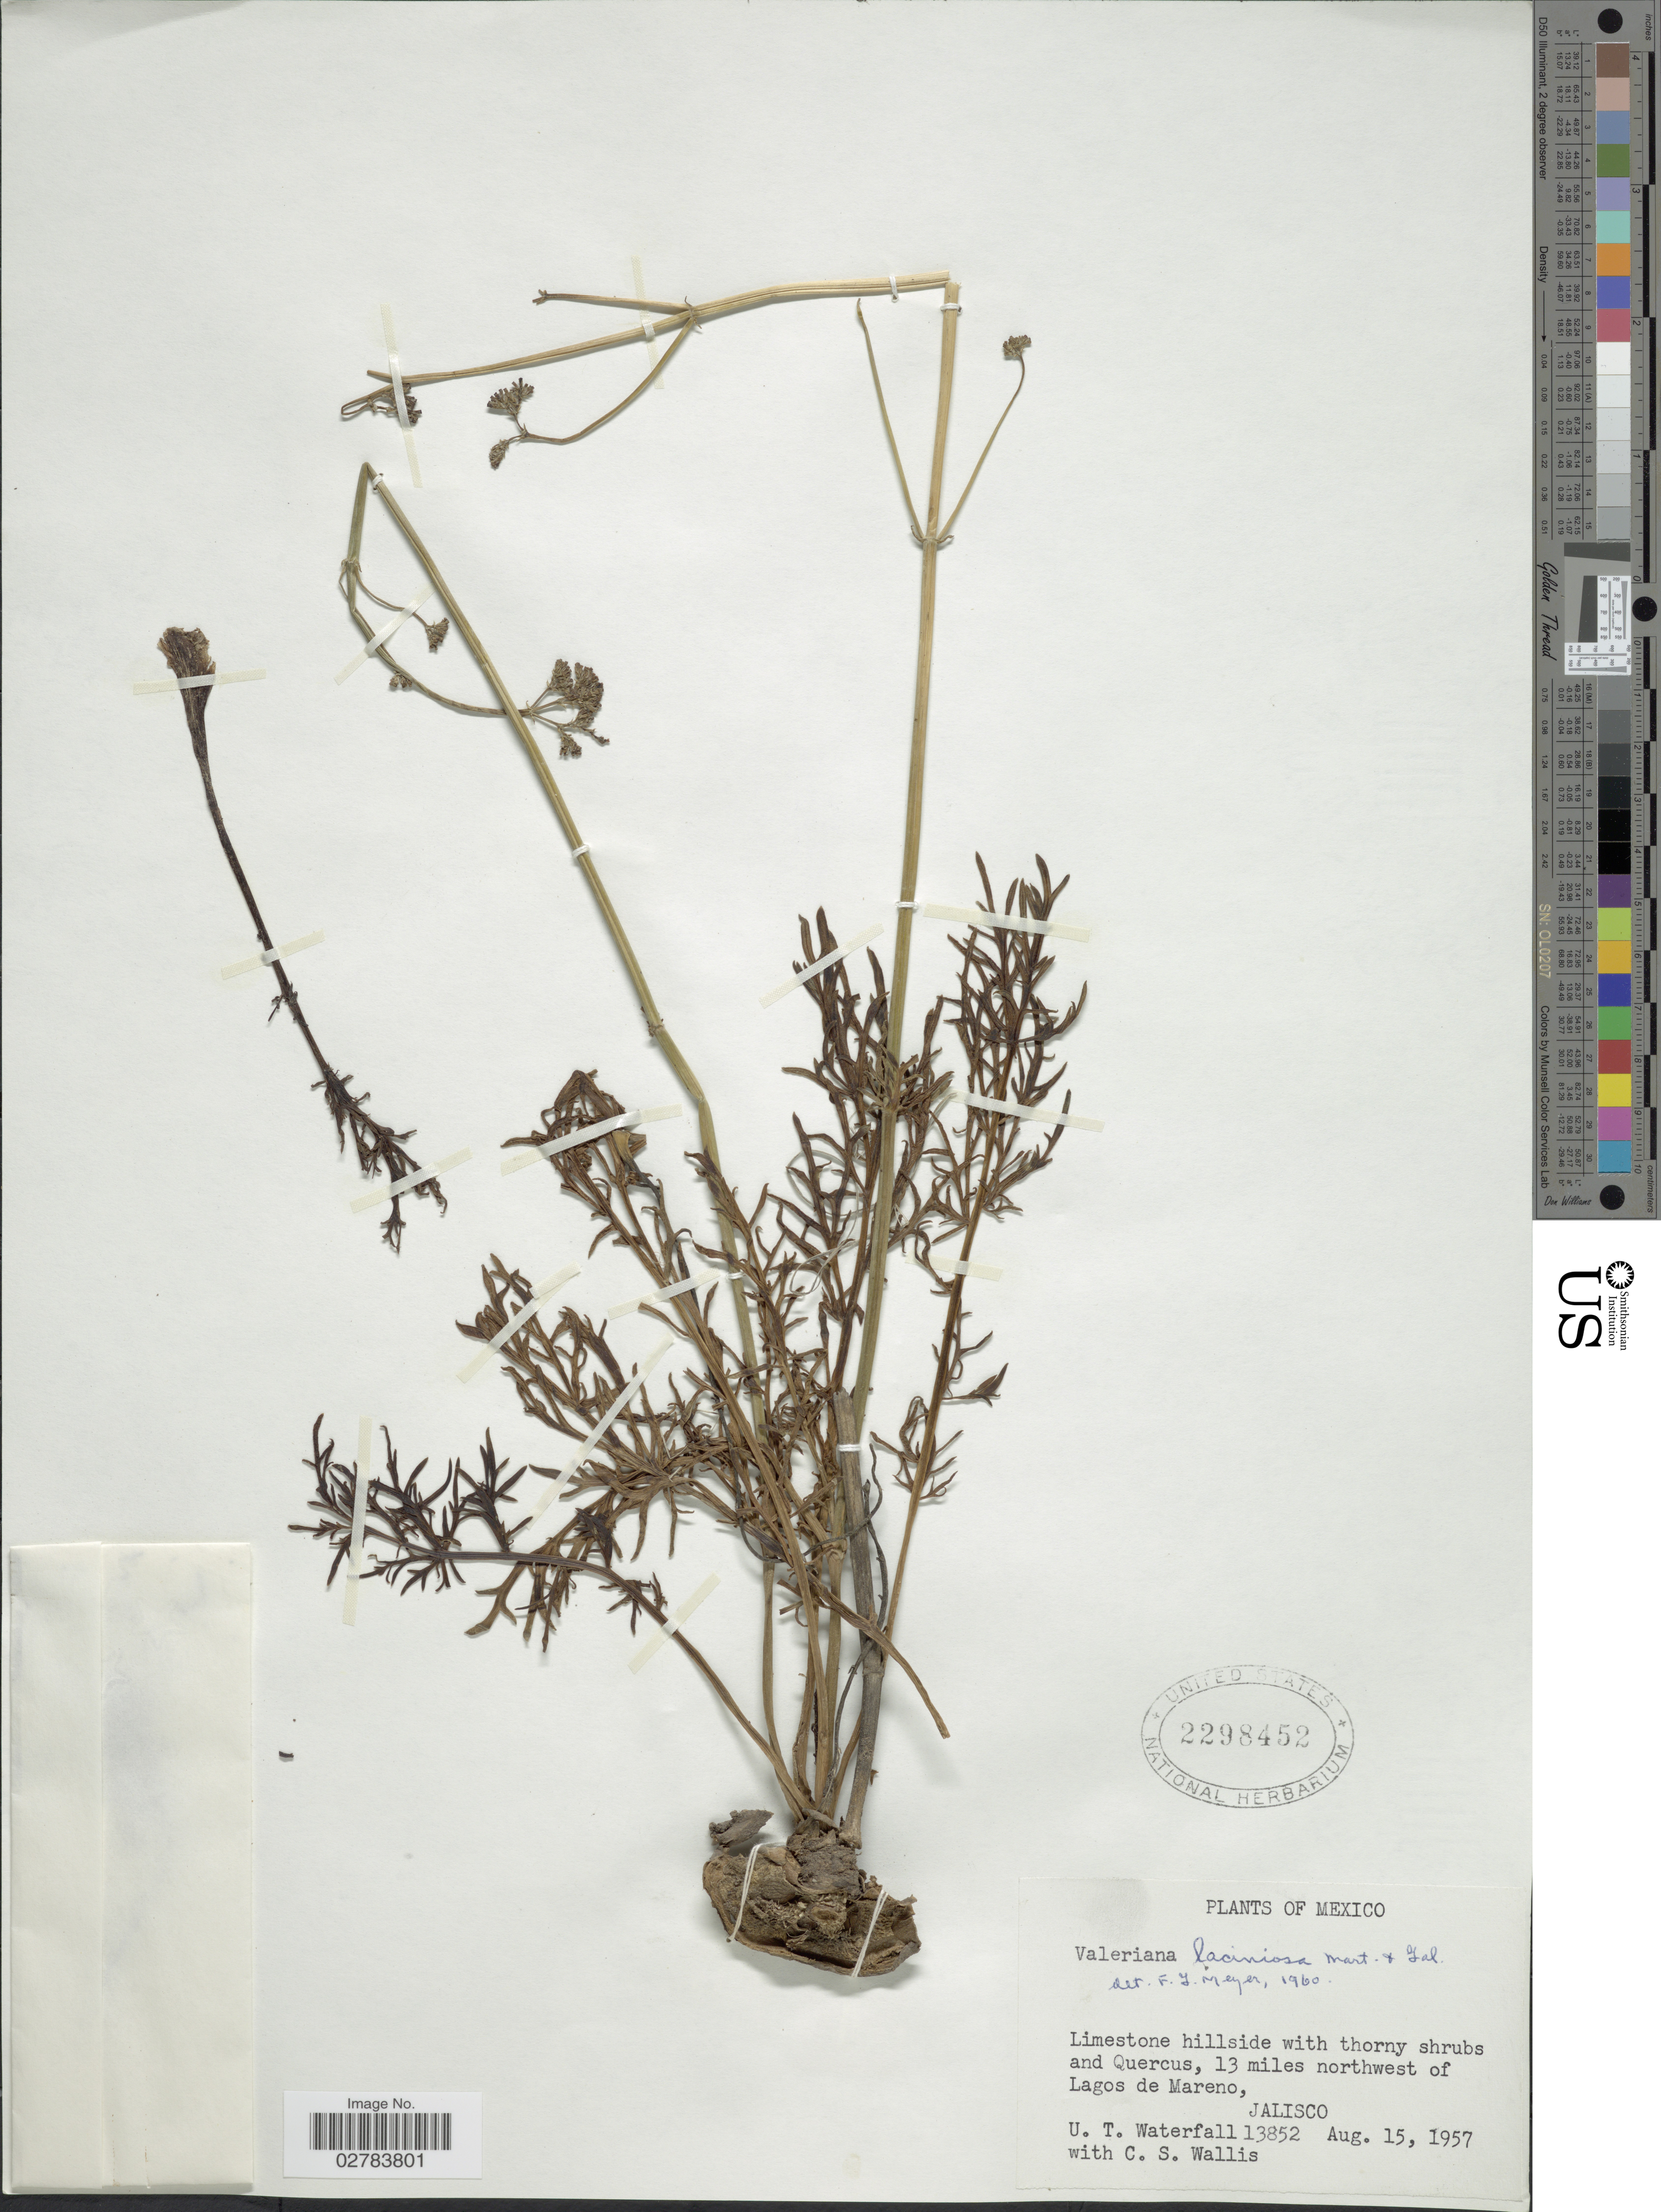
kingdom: Plantae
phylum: Tracheophyta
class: Magnoliopsida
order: Dipsacales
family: Caprifoliaceae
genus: Valeriana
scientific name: Valeriana laciniosa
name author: M. Martens & Galeotti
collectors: U. T. Waterfall & C. S. Wallis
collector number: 13852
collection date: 1957-08-15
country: Mexico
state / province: Jalisco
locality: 13 miles northwest of Lagos de Mareno.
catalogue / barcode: US 2298452